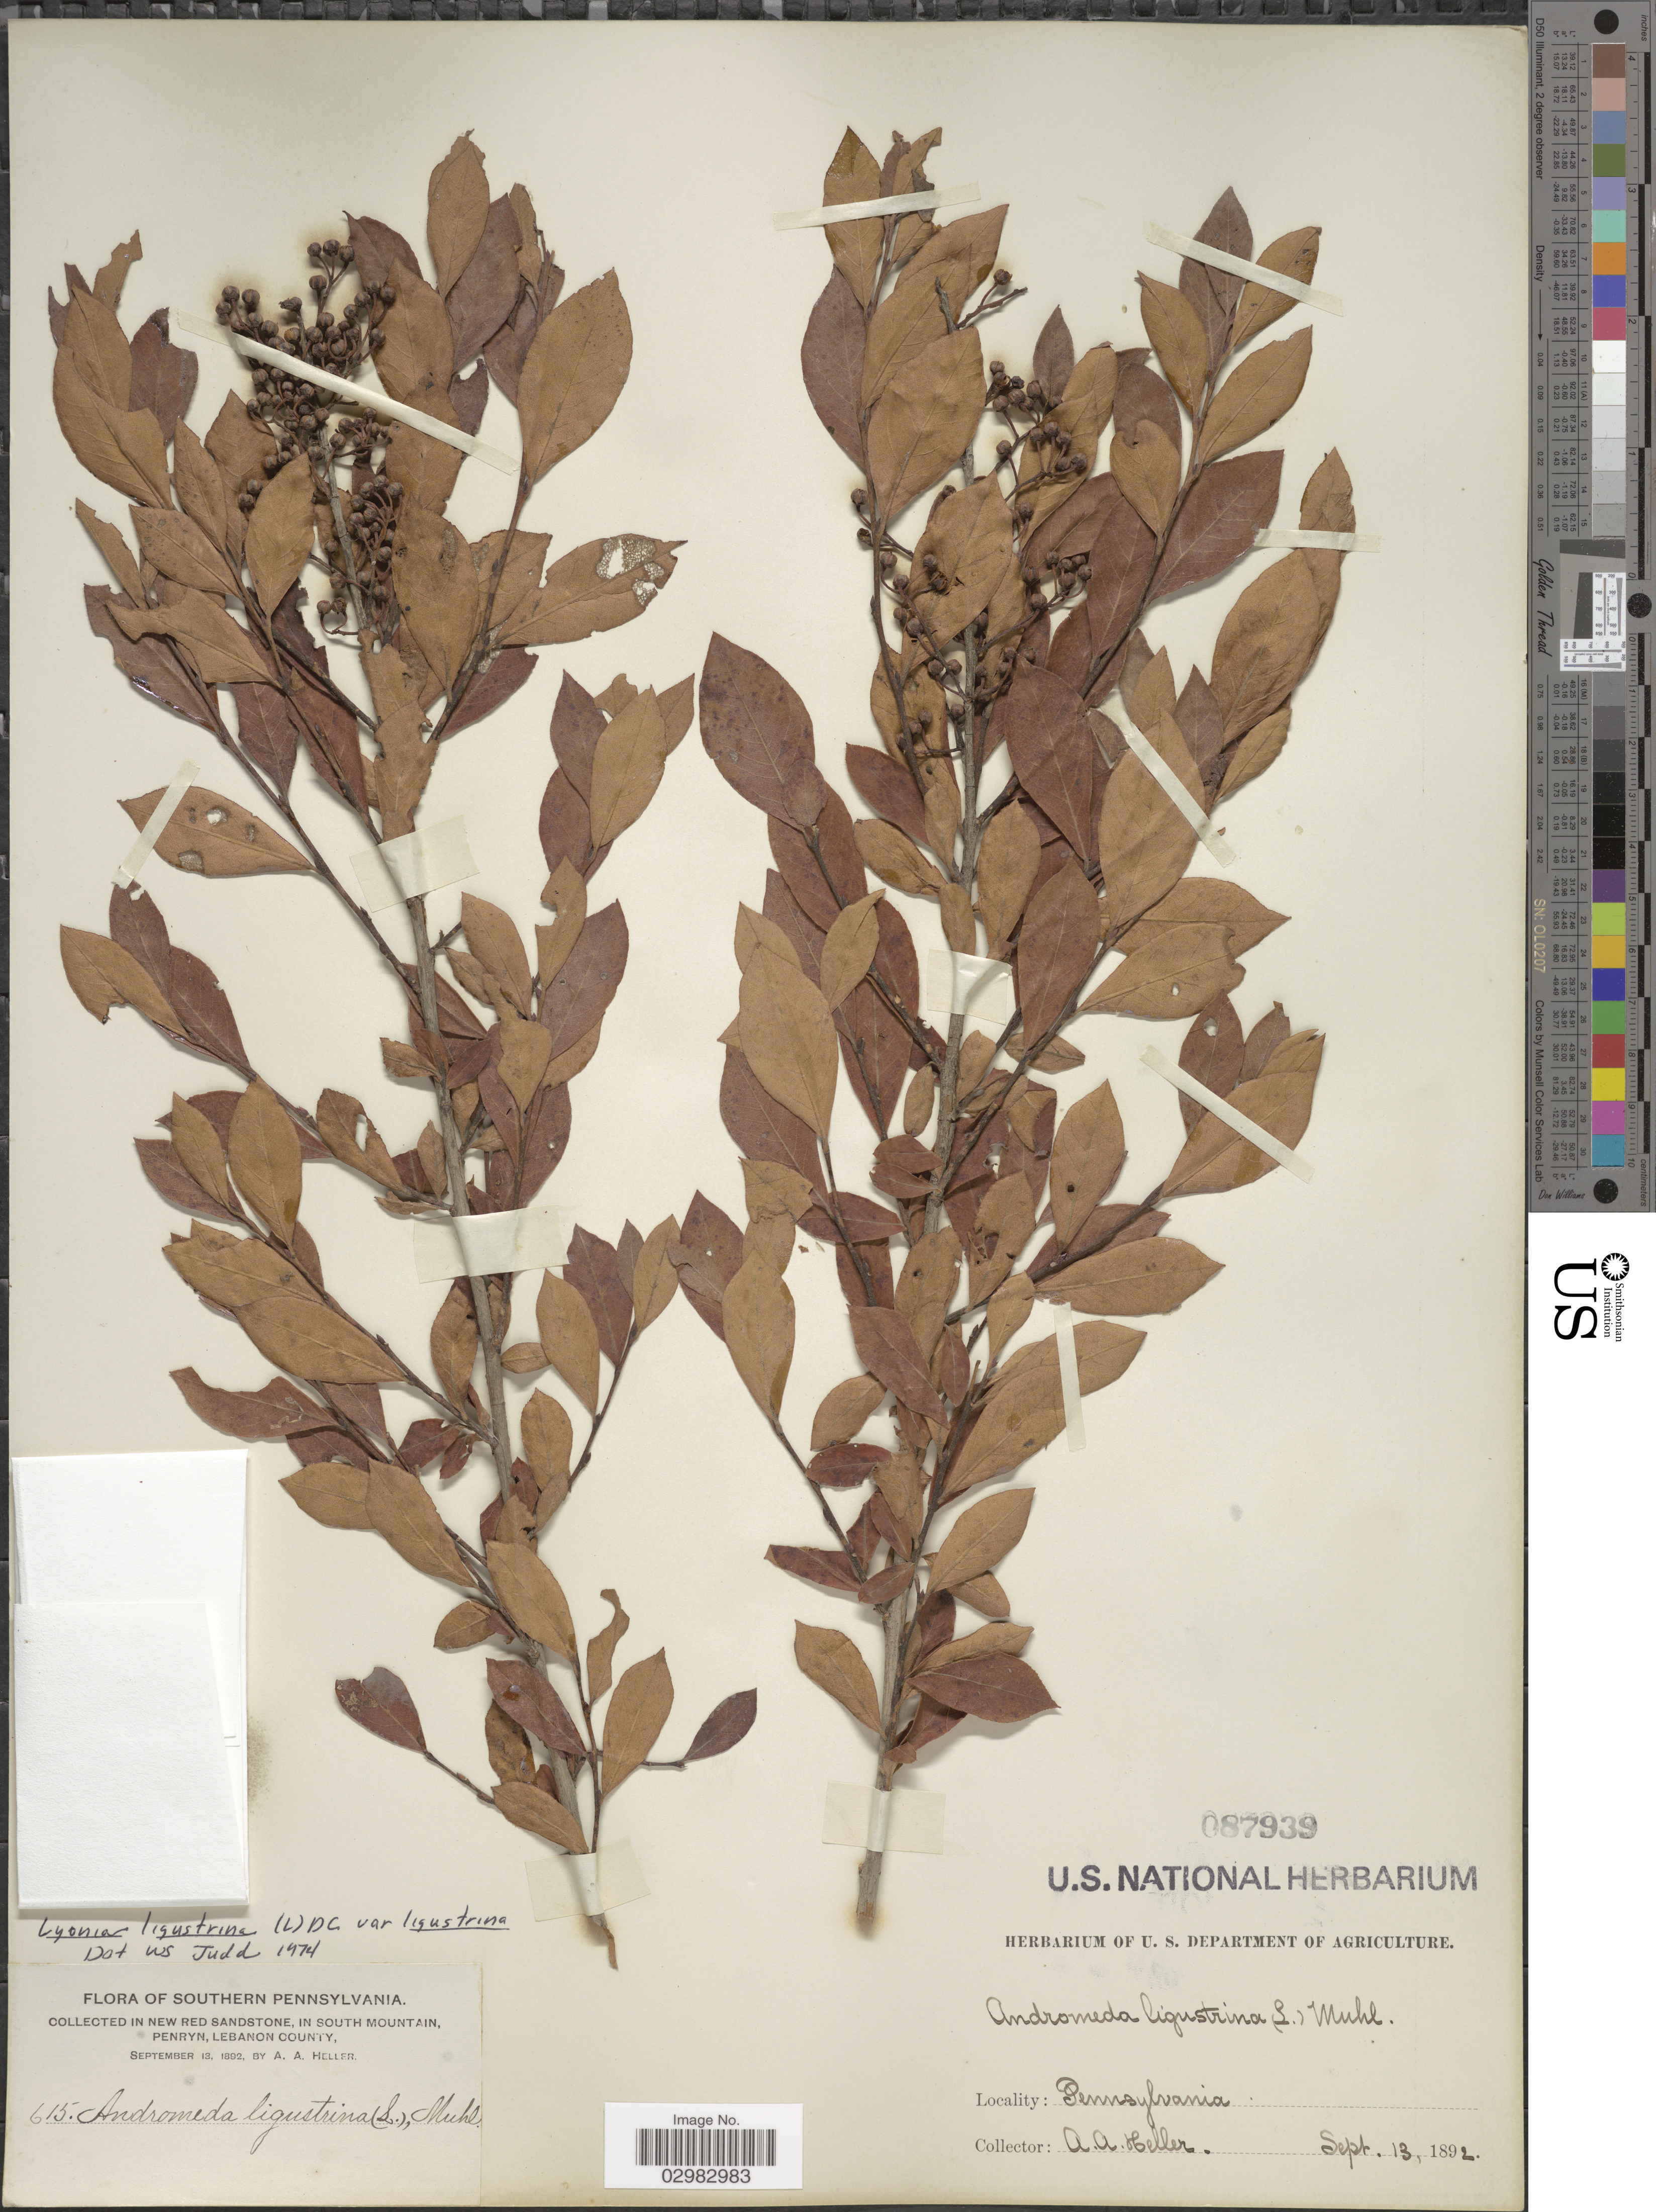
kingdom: Plantae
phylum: Tracheophyta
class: Magnoliopsida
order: Ericales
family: Ericaceae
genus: Lyonia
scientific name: Lyonia ligustrina var. ligustrina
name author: (L.) DC.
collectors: A. A. Heller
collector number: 615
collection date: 1892-09-13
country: United States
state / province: Pennsylvania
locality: Southern Pennsylvania. New Red Sandstone, in South Mountain, Penryn, Lebanon County.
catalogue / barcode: US 87939